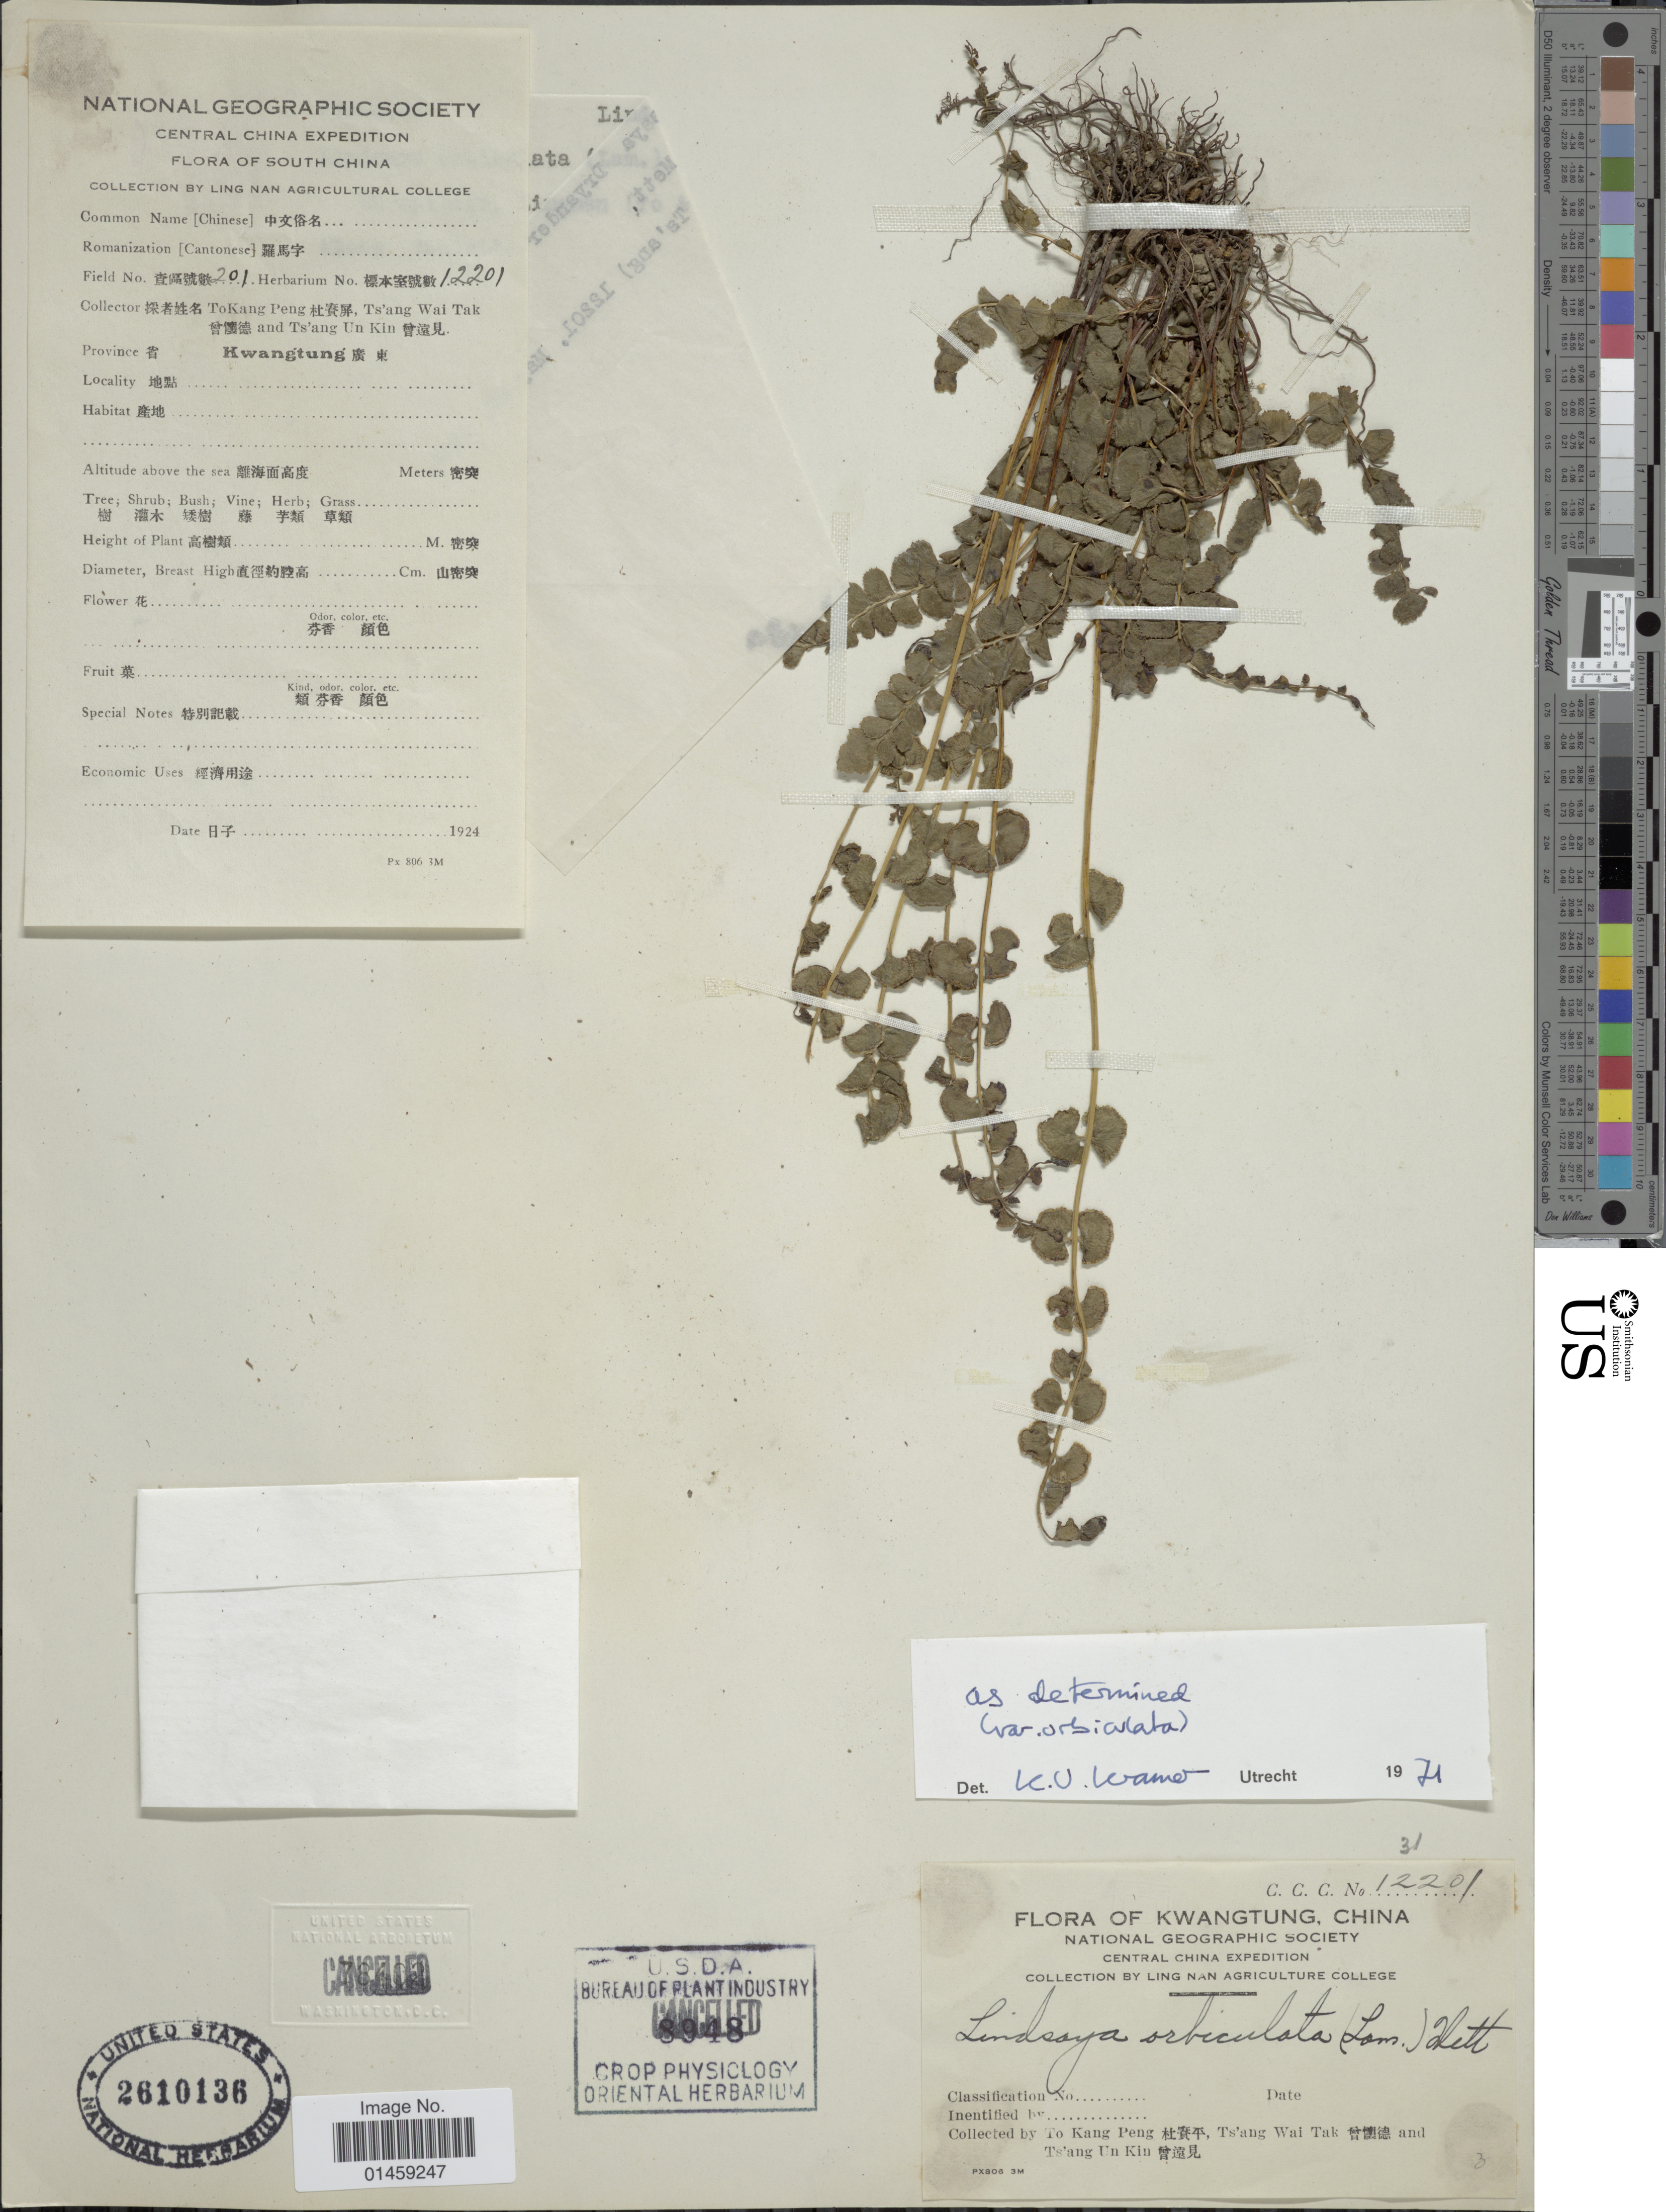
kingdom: Plantae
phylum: Tracheophyta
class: Polypodiopsida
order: Polypodiales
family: Lindsaeaceae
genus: Lindsaea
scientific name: Lindsaea orbiculata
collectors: T. Ping, W. T. Tsang & U. K. Tsang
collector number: C.C.C.12201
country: China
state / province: Guangdong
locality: Kwangtung. Central China.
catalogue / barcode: US 2610136